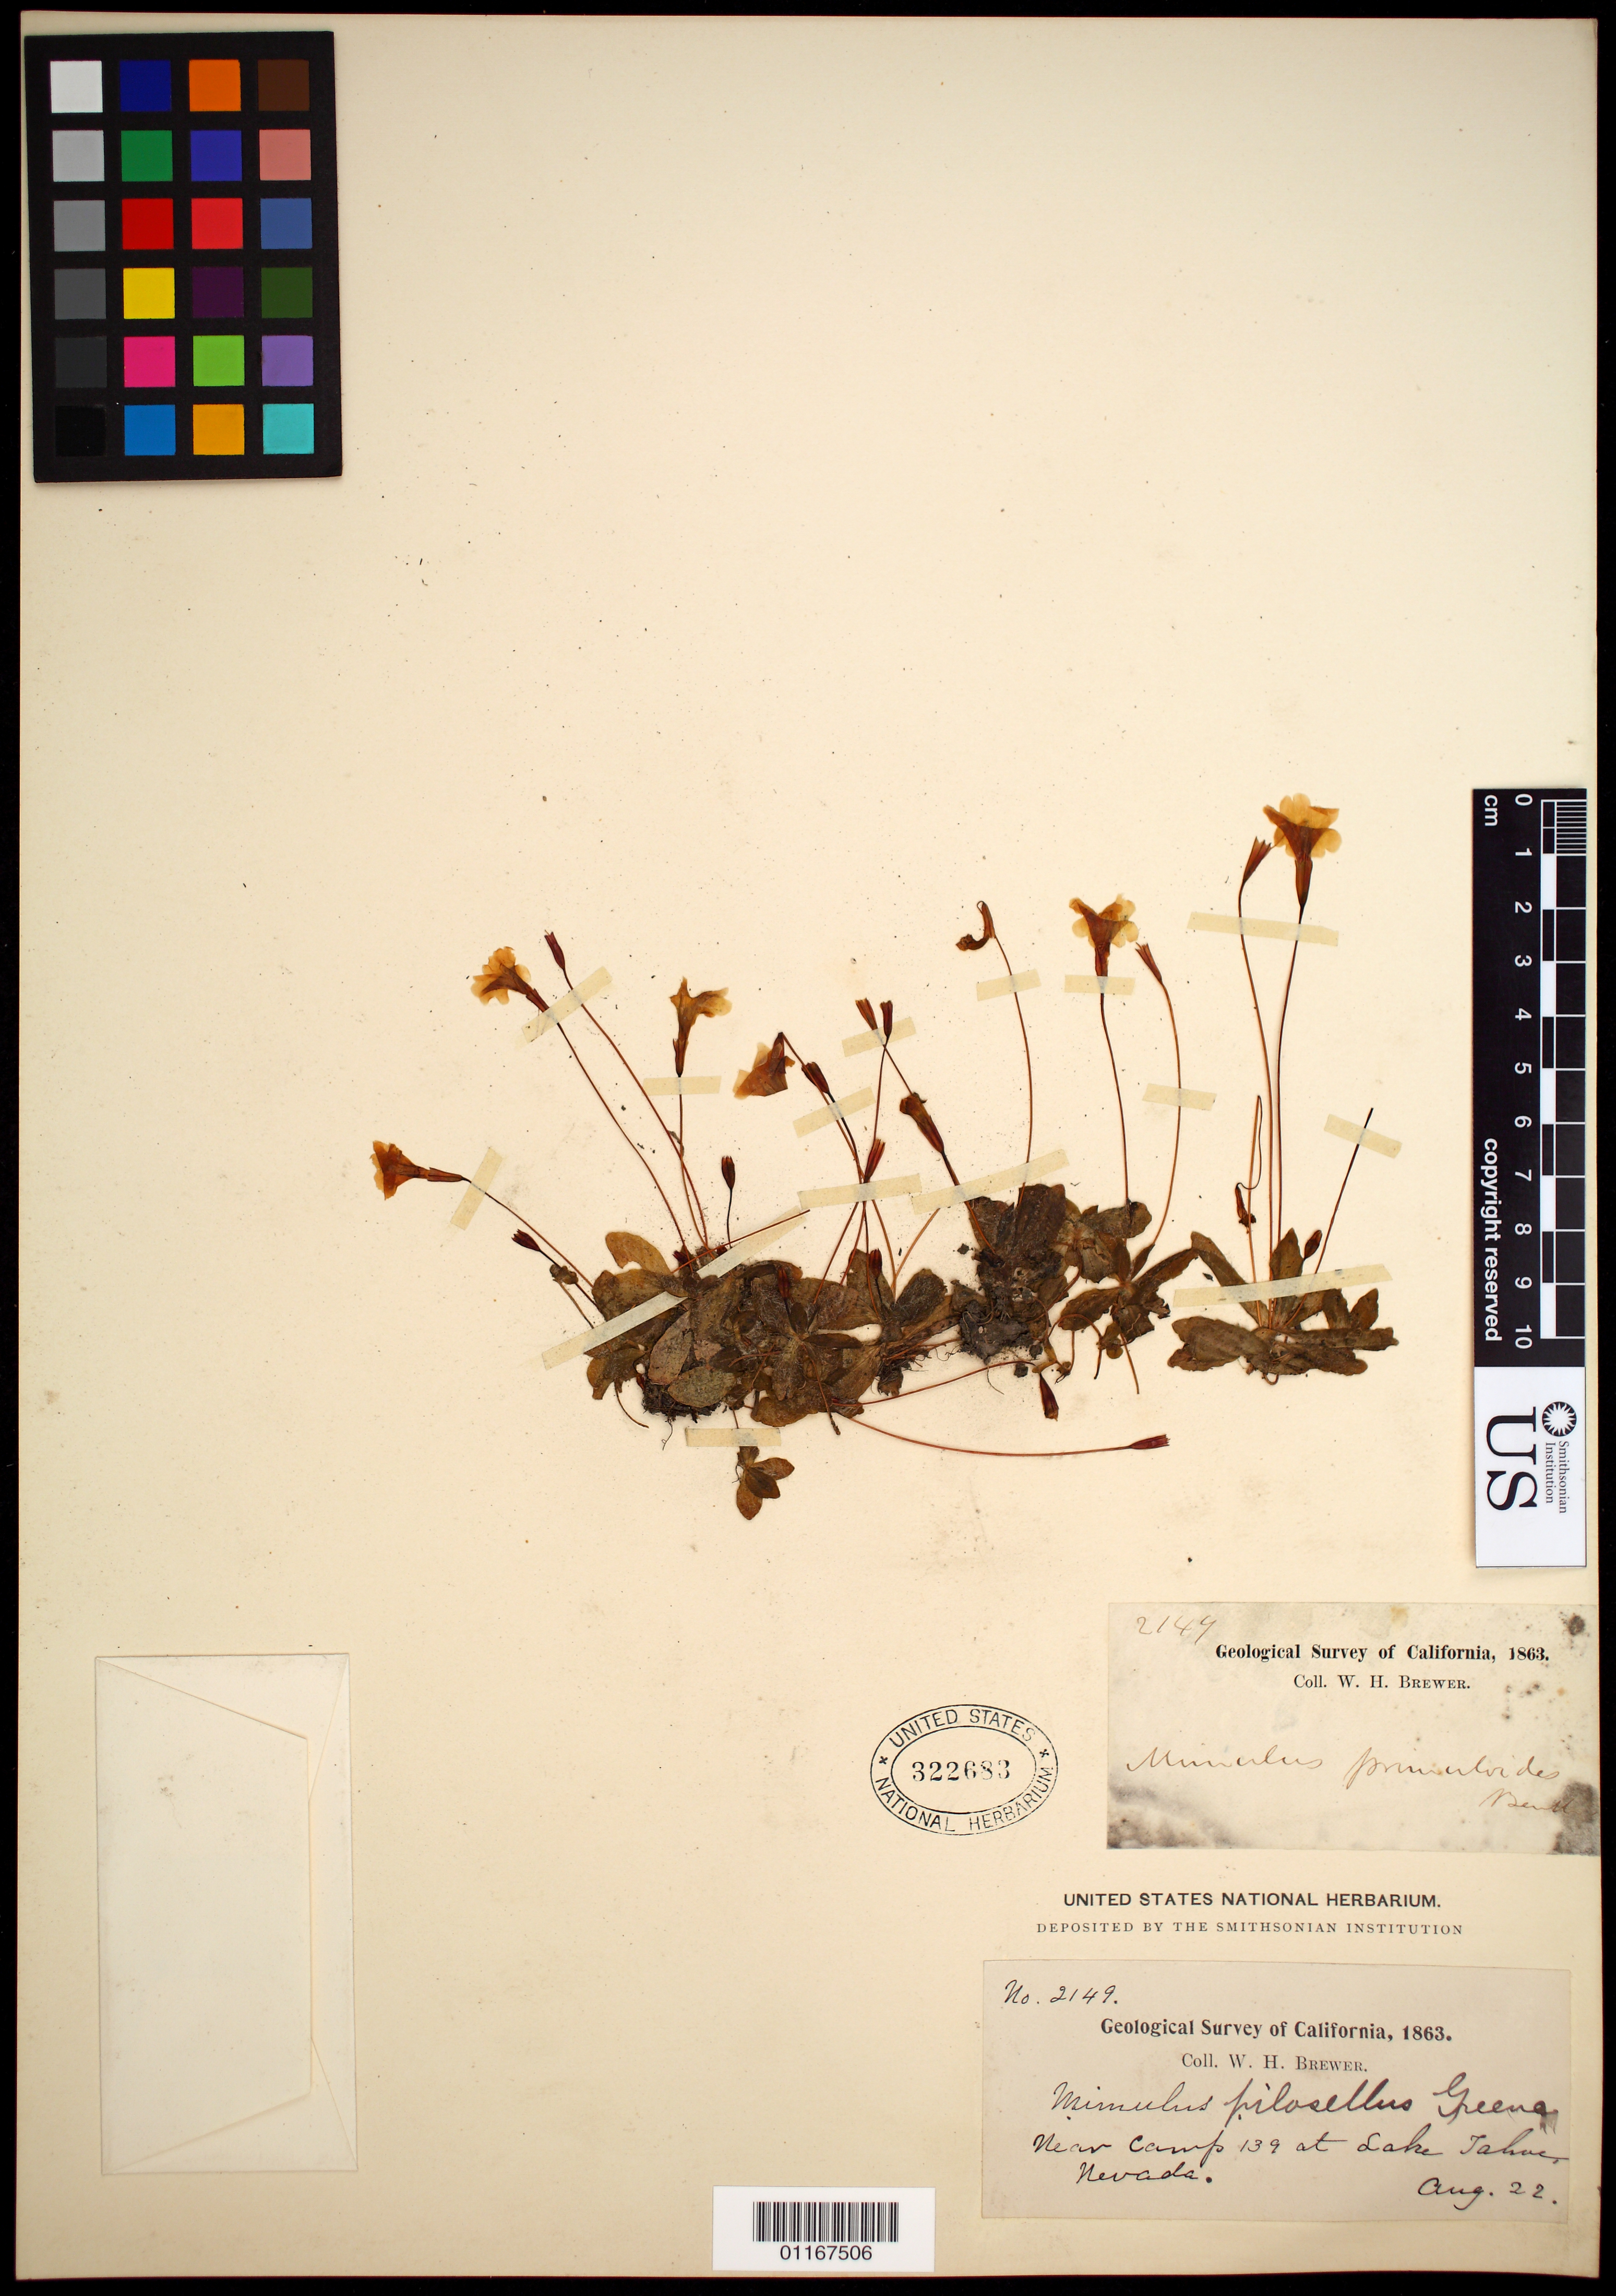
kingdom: Plantae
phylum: Tracheophyta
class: Magnoliopsida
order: Lamiales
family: Phrymaceae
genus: Mimulus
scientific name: Mimulus primuloides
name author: Benth.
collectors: W. H. Brewer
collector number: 2149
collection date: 1863-08-22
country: United States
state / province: Nevada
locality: near Camp 139 at Lake Tahoe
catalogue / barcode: US 322683